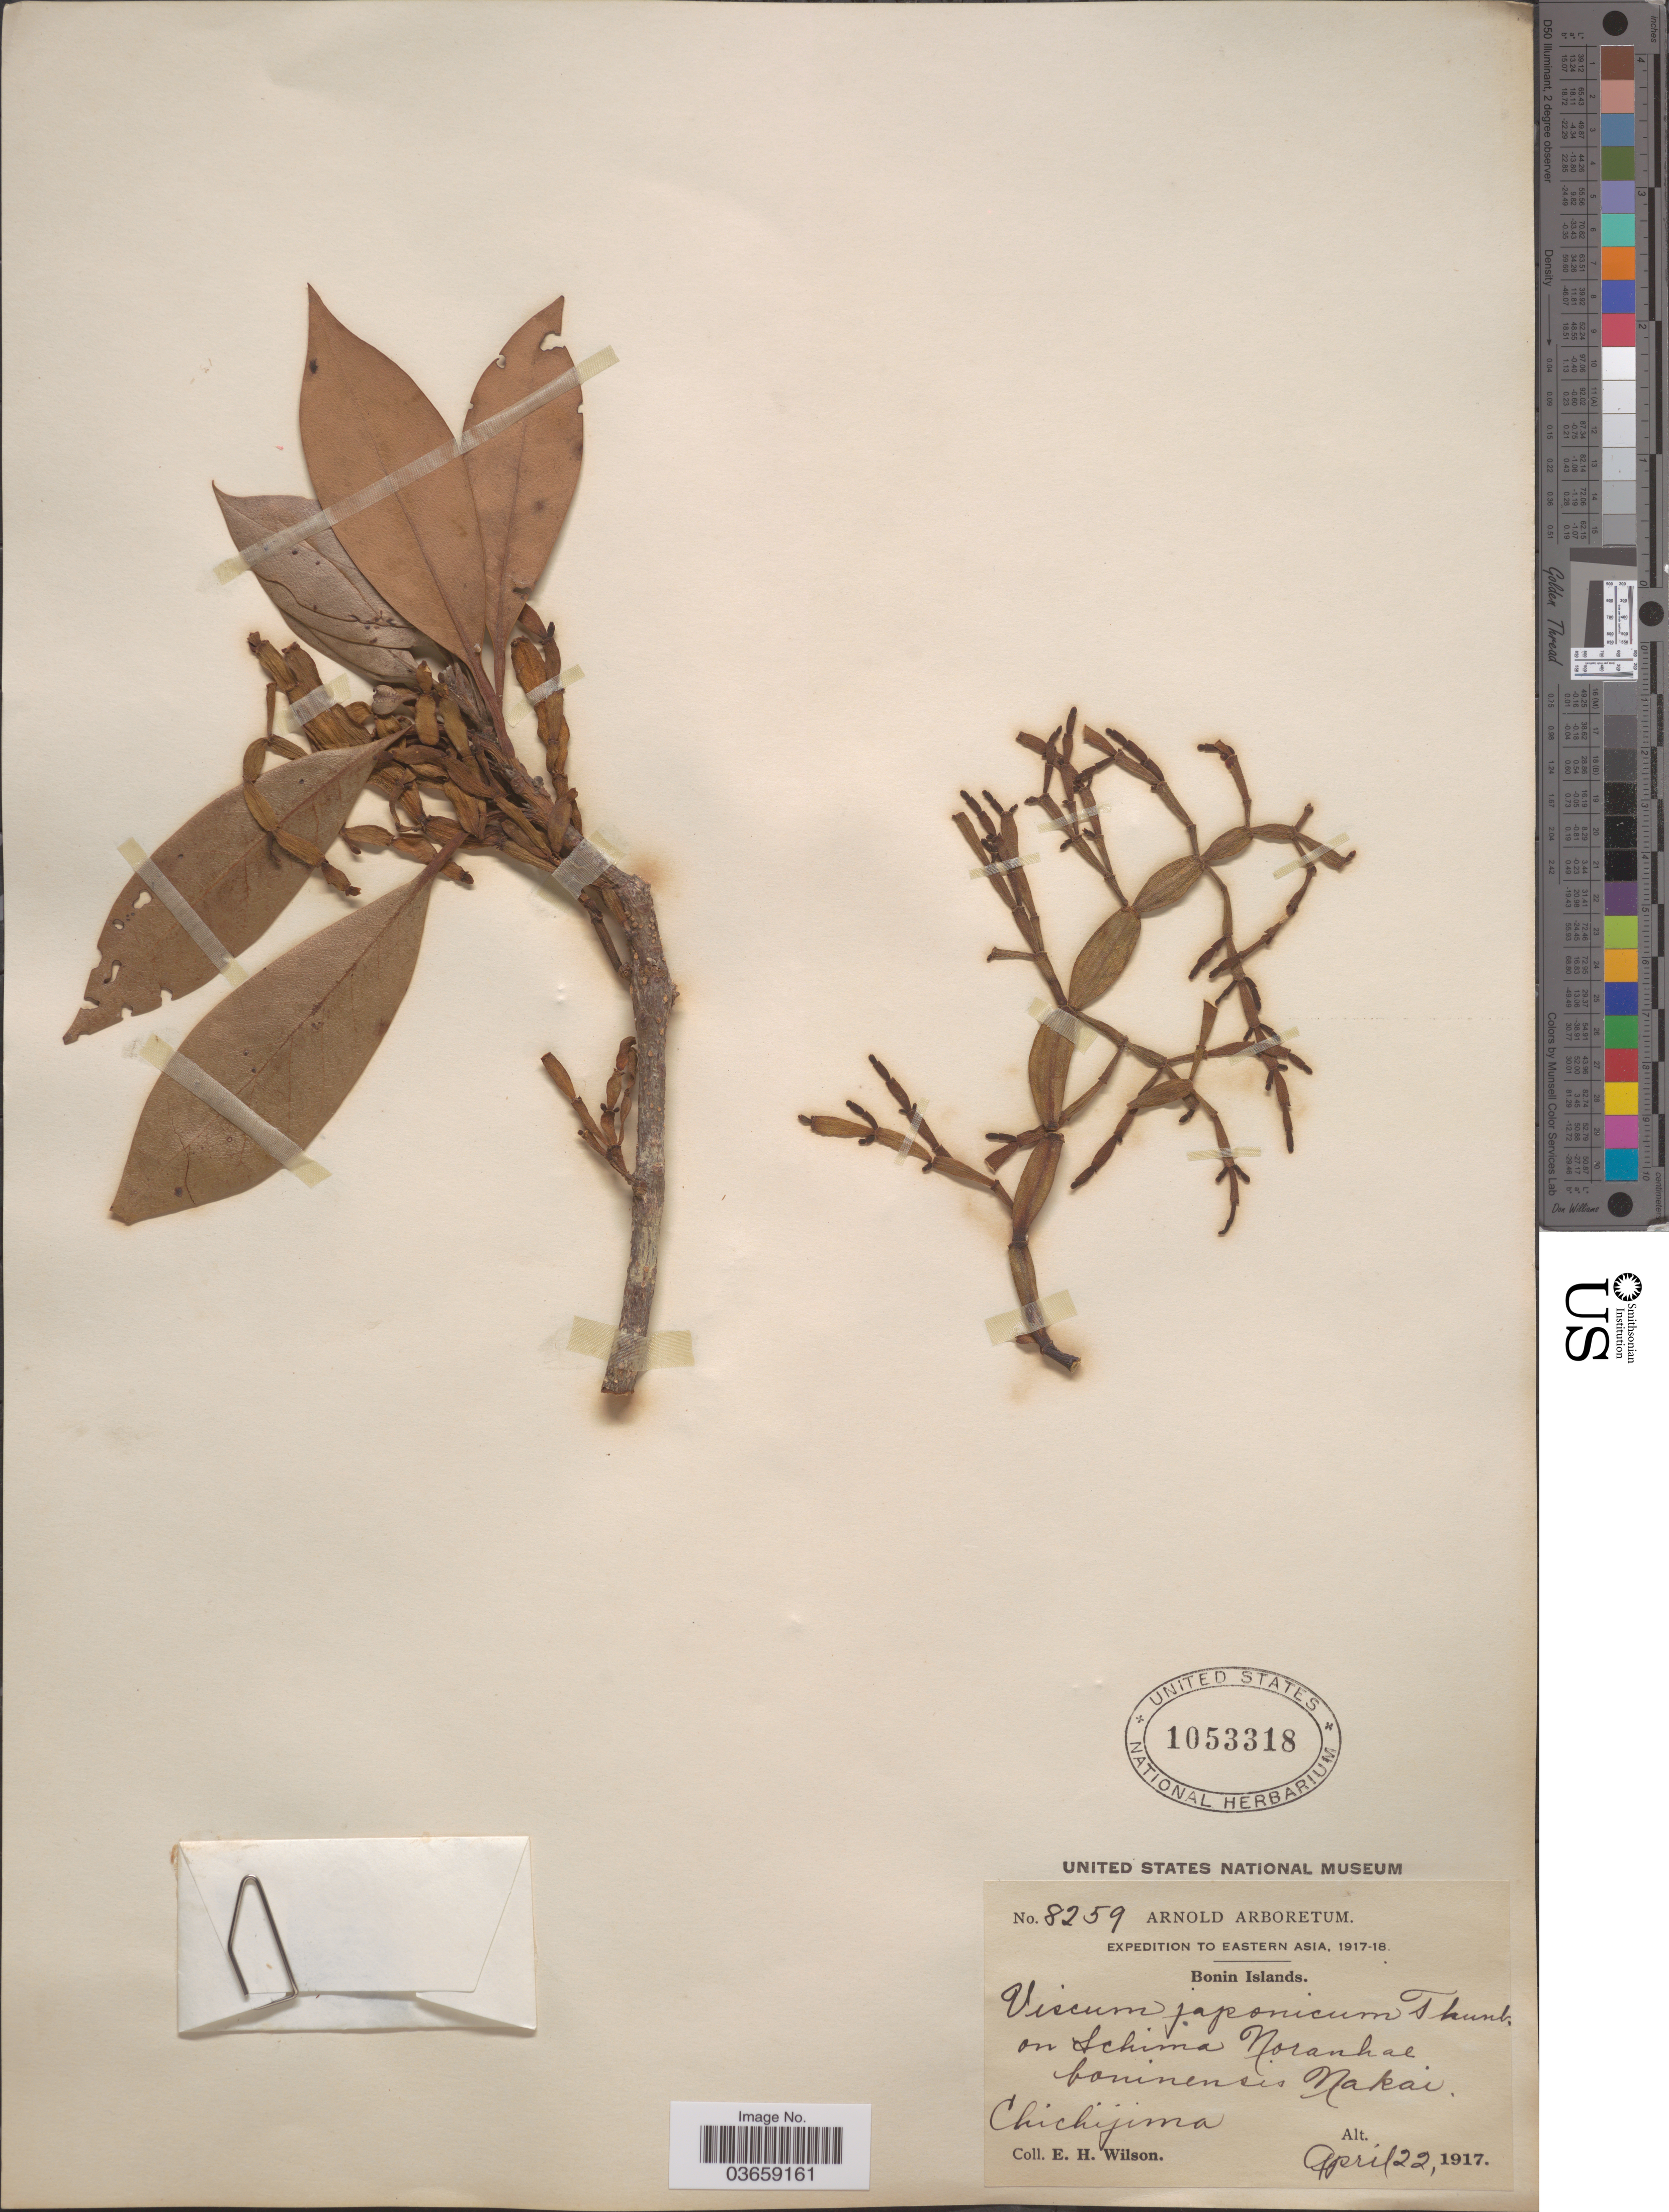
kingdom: Plantae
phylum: Tracheophyta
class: Magnoliopsida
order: Santalales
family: Viscaceae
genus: Viscum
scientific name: Viscum japonicum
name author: Thunb.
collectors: E. Wilson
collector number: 8259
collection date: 1917-04-22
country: Japan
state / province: Tokyo, Federal City of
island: Bonin Islands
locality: Eastern Asia. Bonin Islands. Chichijima.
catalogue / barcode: US 1053318